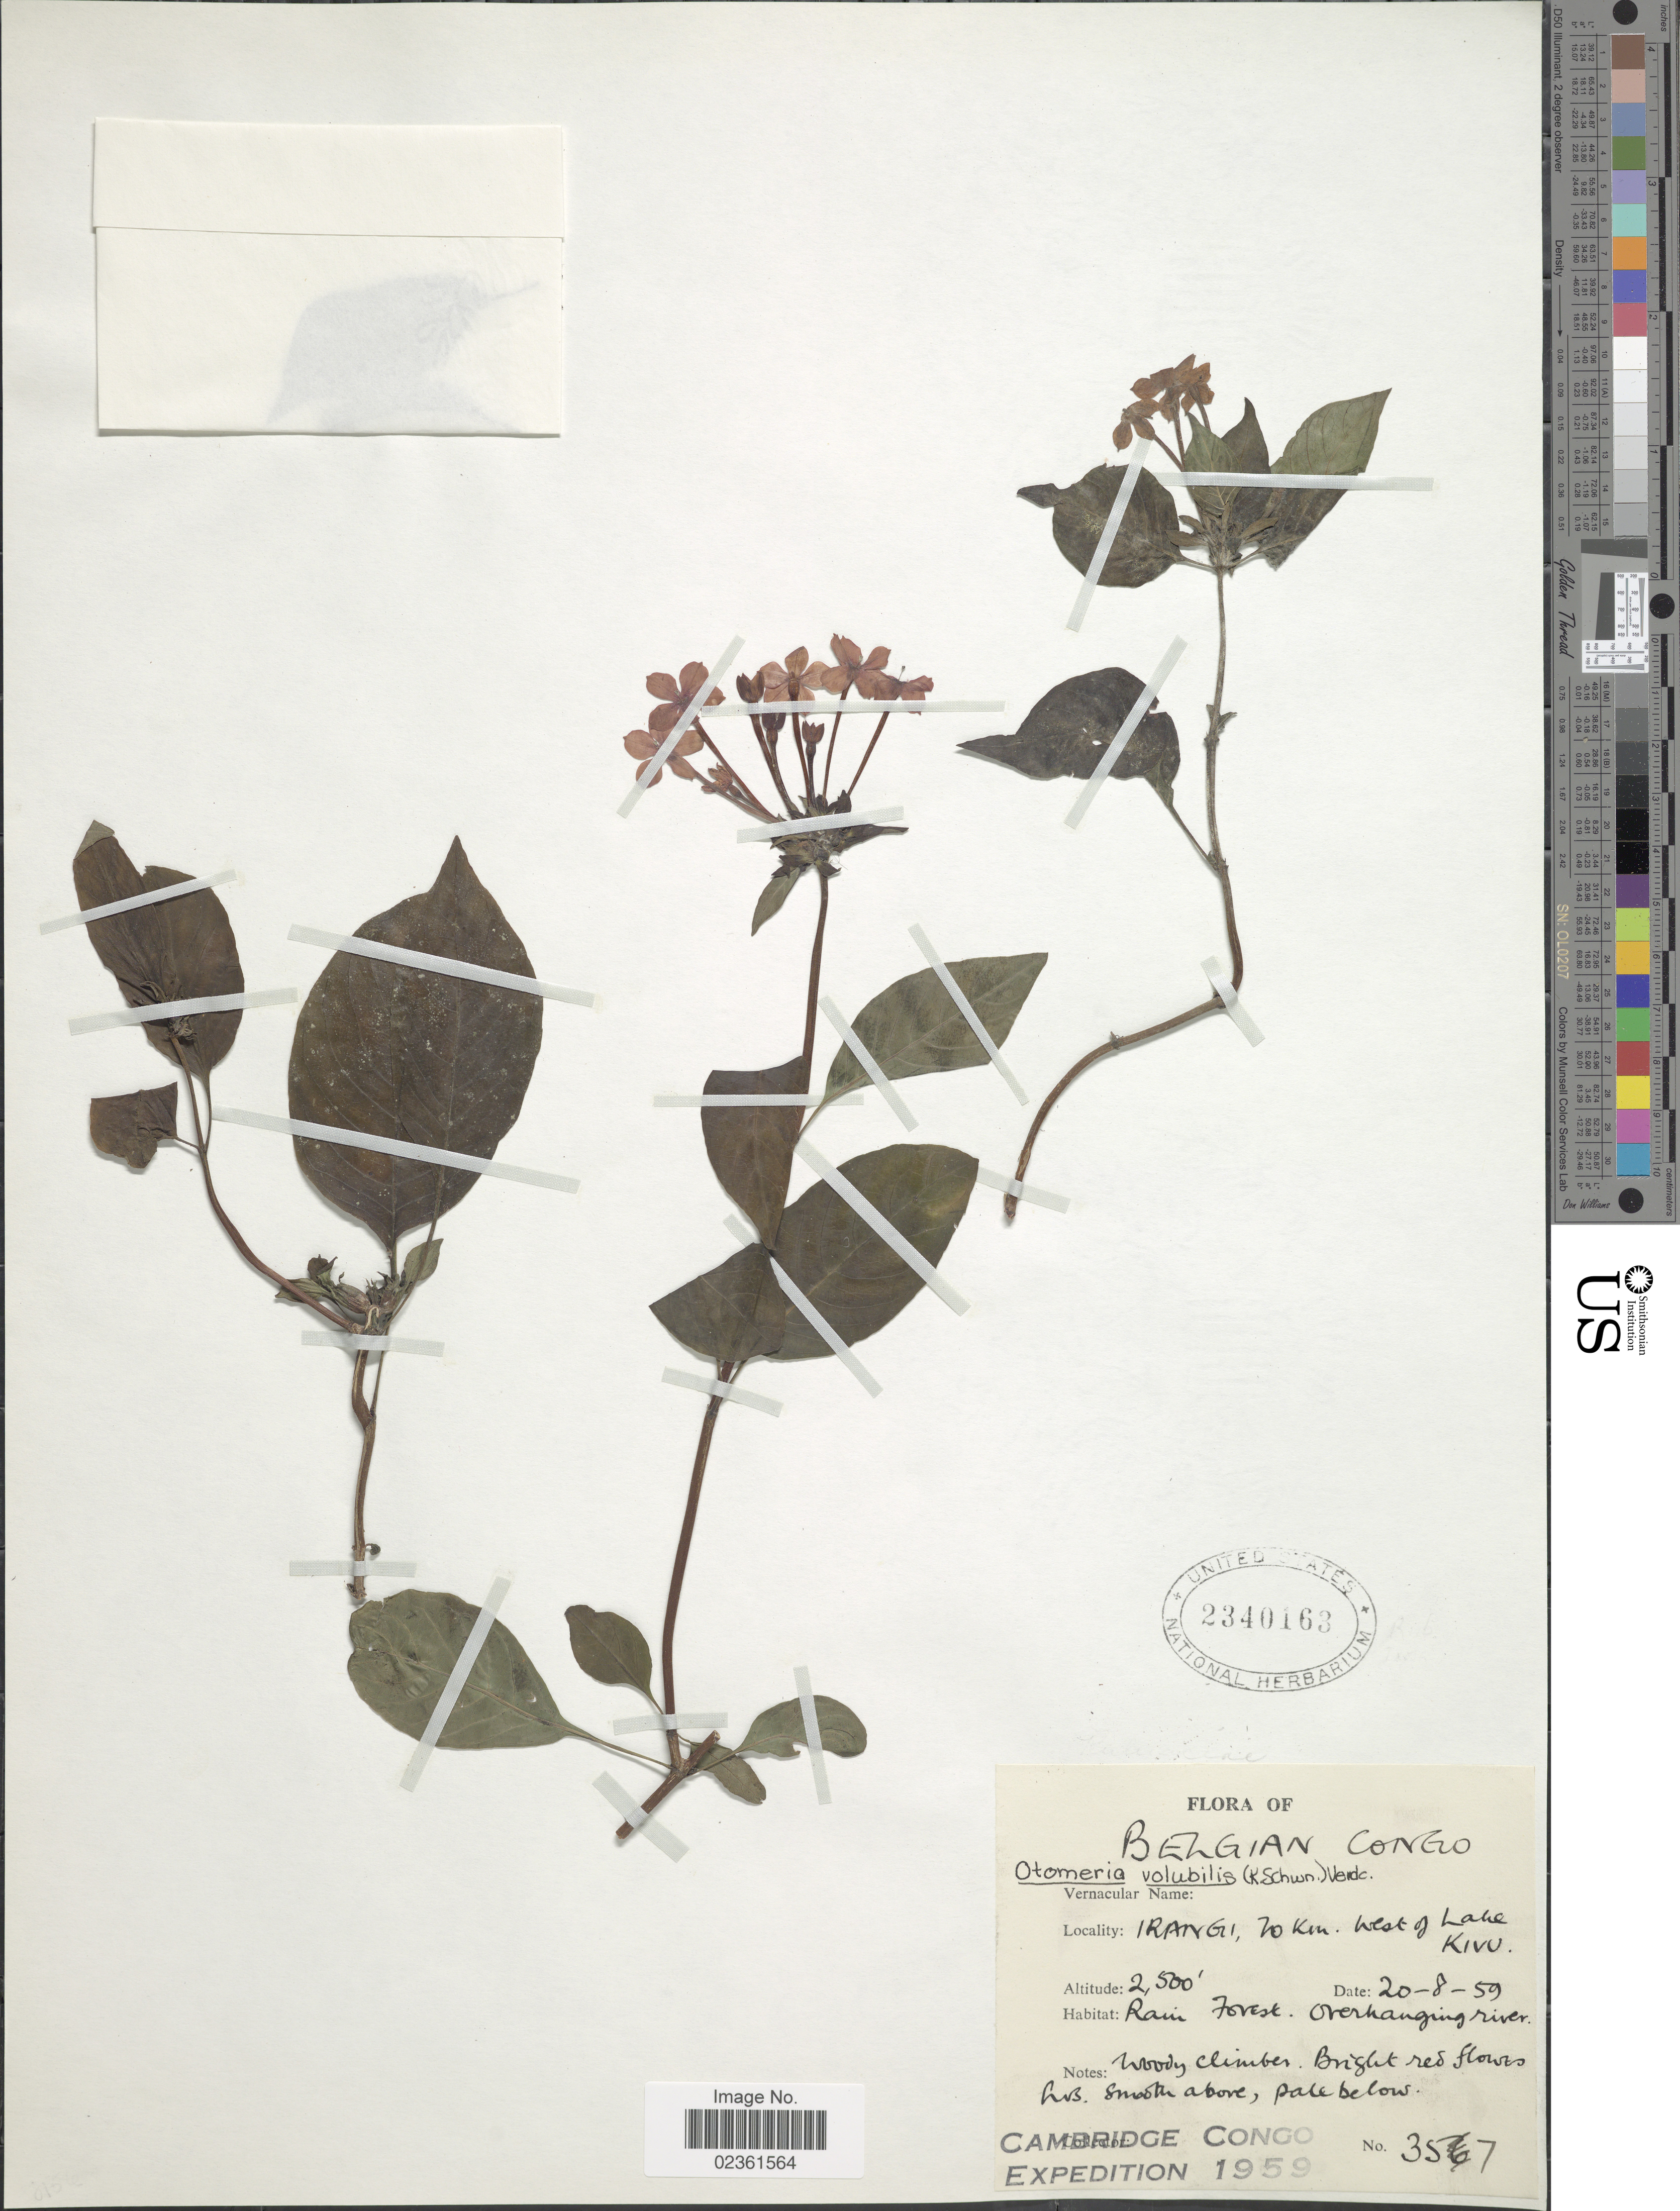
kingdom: Plantae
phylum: Tracheophyta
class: Magnoliopsida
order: Gentianales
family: Rubiaceae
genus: Otomeria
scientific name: Otomeria volubilis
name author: (K. Schum.) Verdc.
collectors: Cambridge Congo Expedition 1959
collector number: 357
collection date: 1959-08-20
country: Congo, Democratic Republic of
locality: Belgian Congo, Irangi, 70 km. west of Lake Kivu.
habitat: Rain forest, overhanging river.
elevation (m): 762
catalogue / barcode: US 2340163